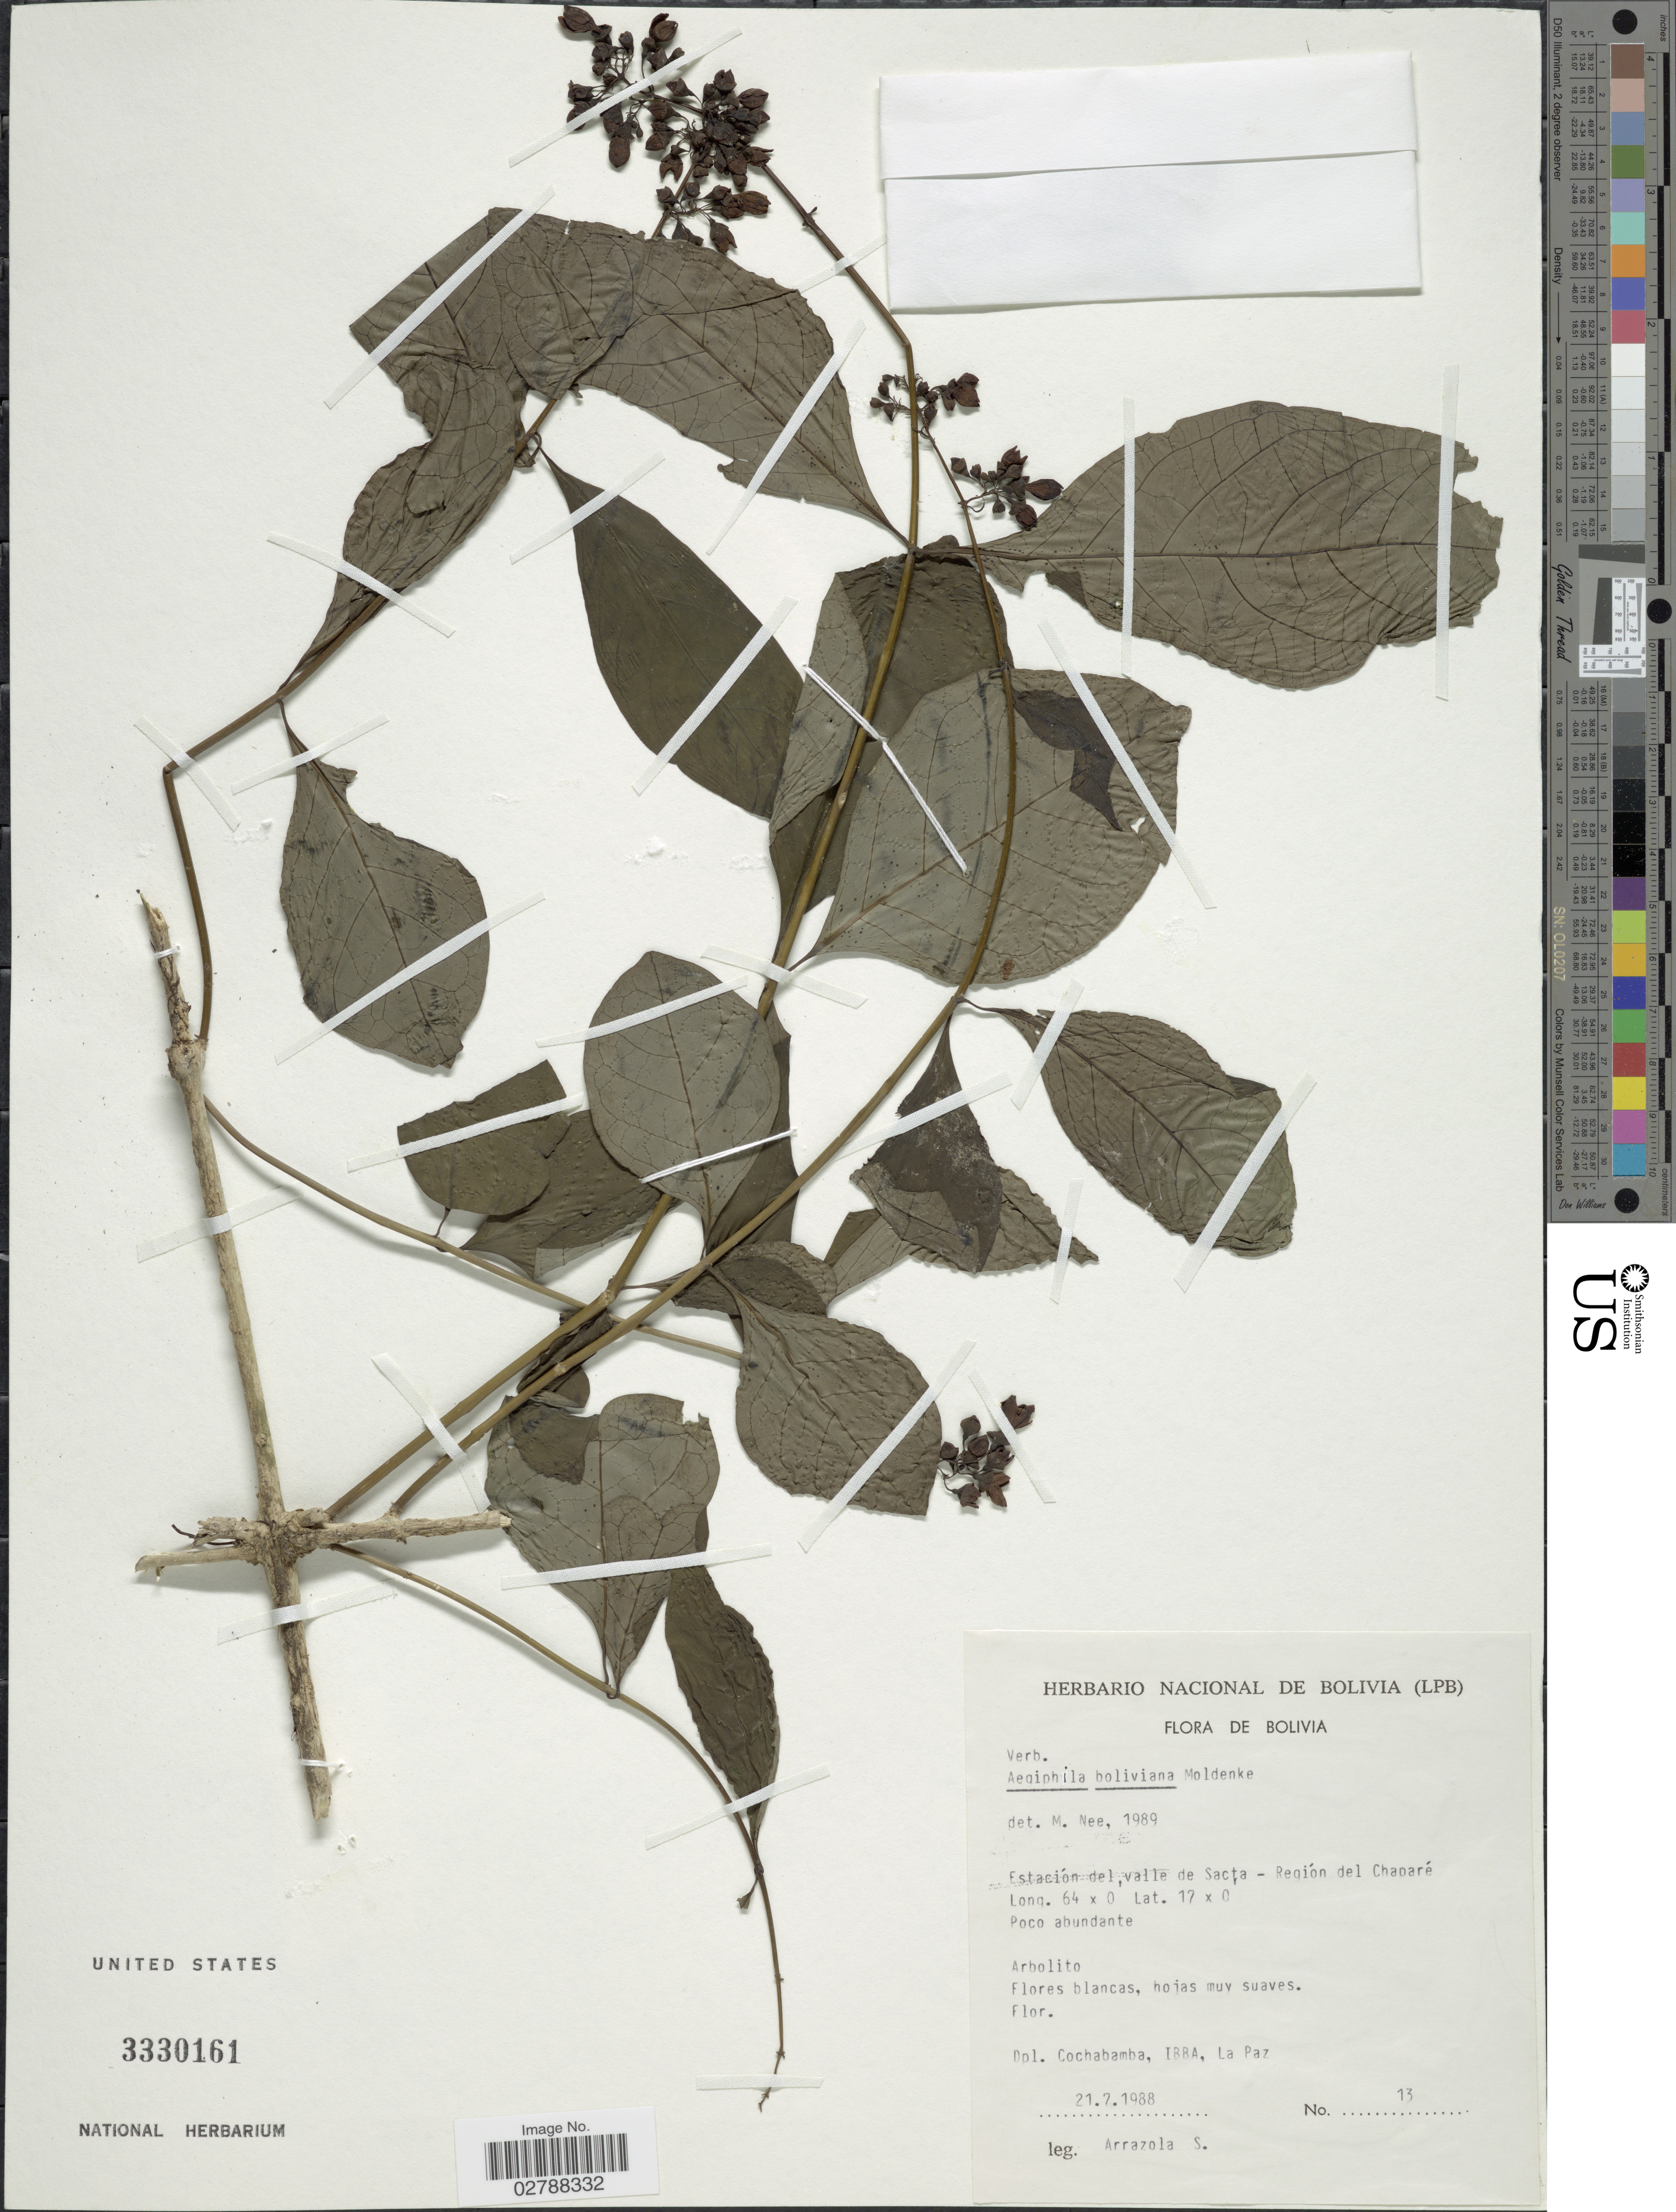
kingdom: Plantae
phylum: Tracheophyta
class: Magnoliopsida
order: Lamiales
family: Lamiaceae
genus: Aegiphila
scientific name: Aegiphila boliviana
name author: Moldenke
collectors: S. Arrazola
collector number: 13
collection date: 1988-07-21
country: Bolivia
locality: Estación del valle de Sacta - Región del Chaparé.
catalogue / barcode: US 3330161